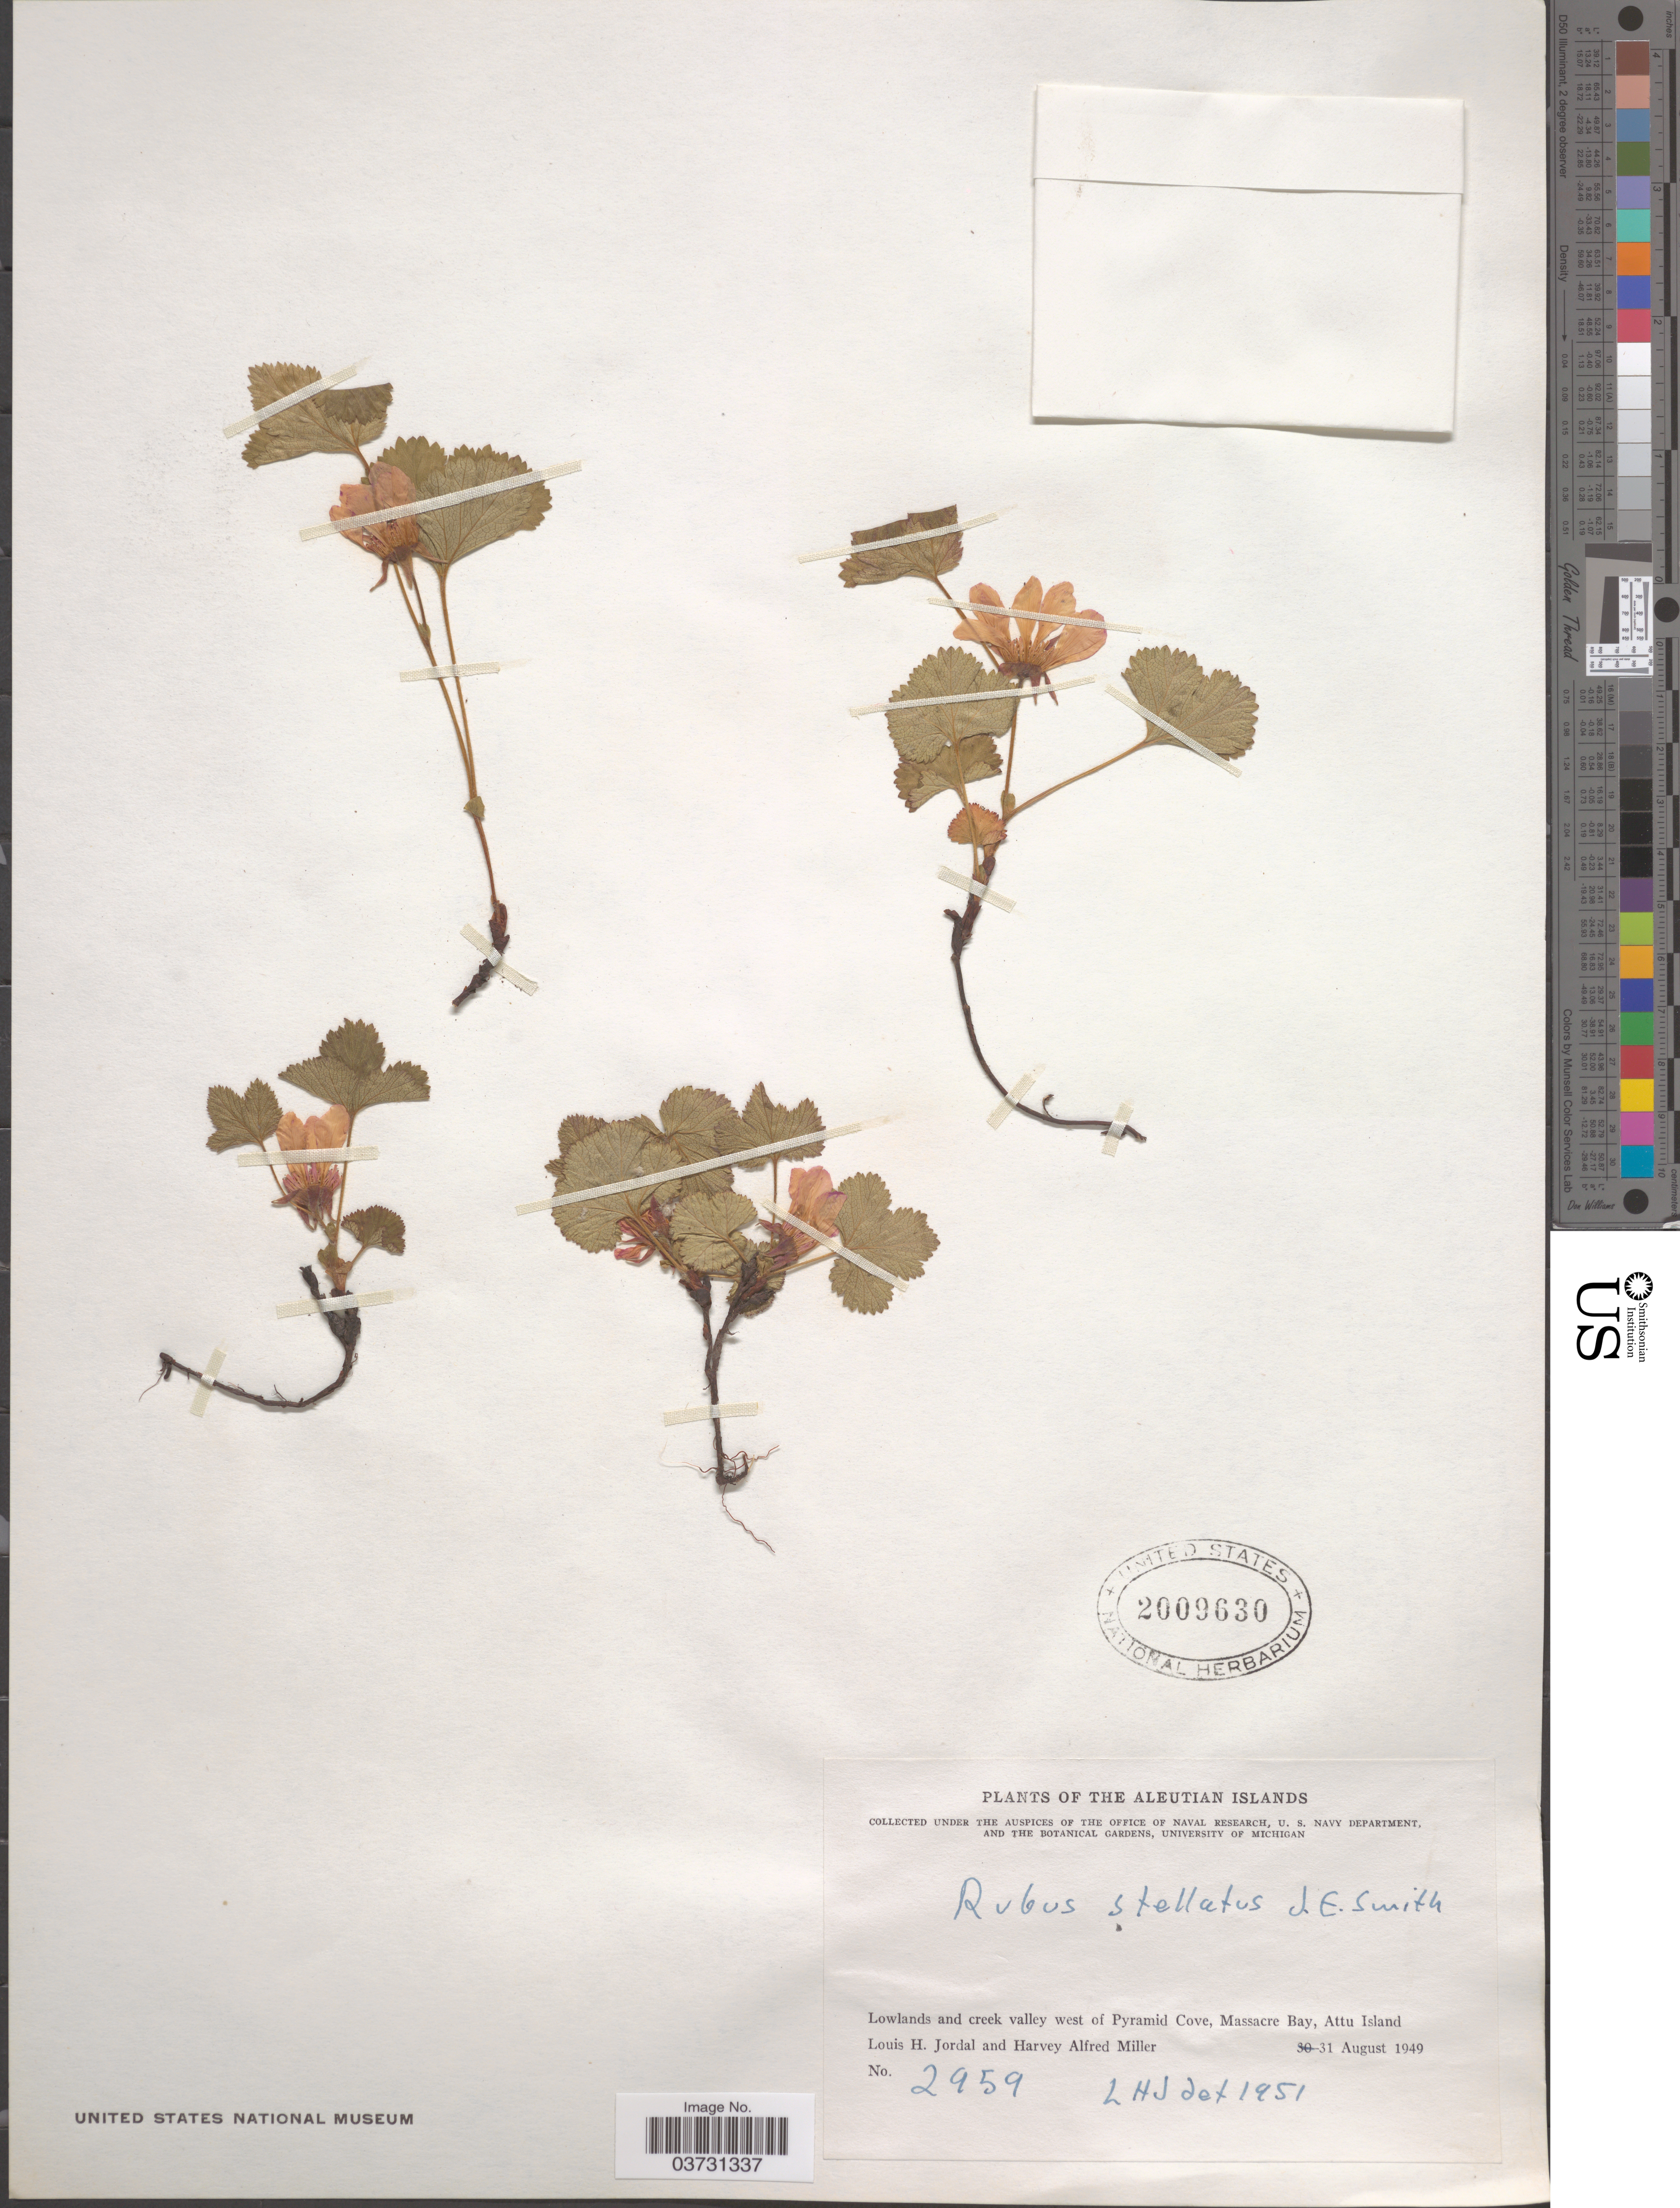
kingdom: Plantae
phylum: Tracheophyta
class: Magnoliopsida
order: Rosales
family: Rosaceae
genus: Rubus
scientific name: Rubus stellatus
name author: Sm.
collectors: L. Jordal & H. A. Miller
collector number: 2959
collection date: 1949-08-31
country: United States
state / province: Alaska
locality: The Aleutian Islands. Lowlands and creek valley west of Pyramid Cove, Massacre Bay, Attu Island.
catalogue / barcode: US 2009630